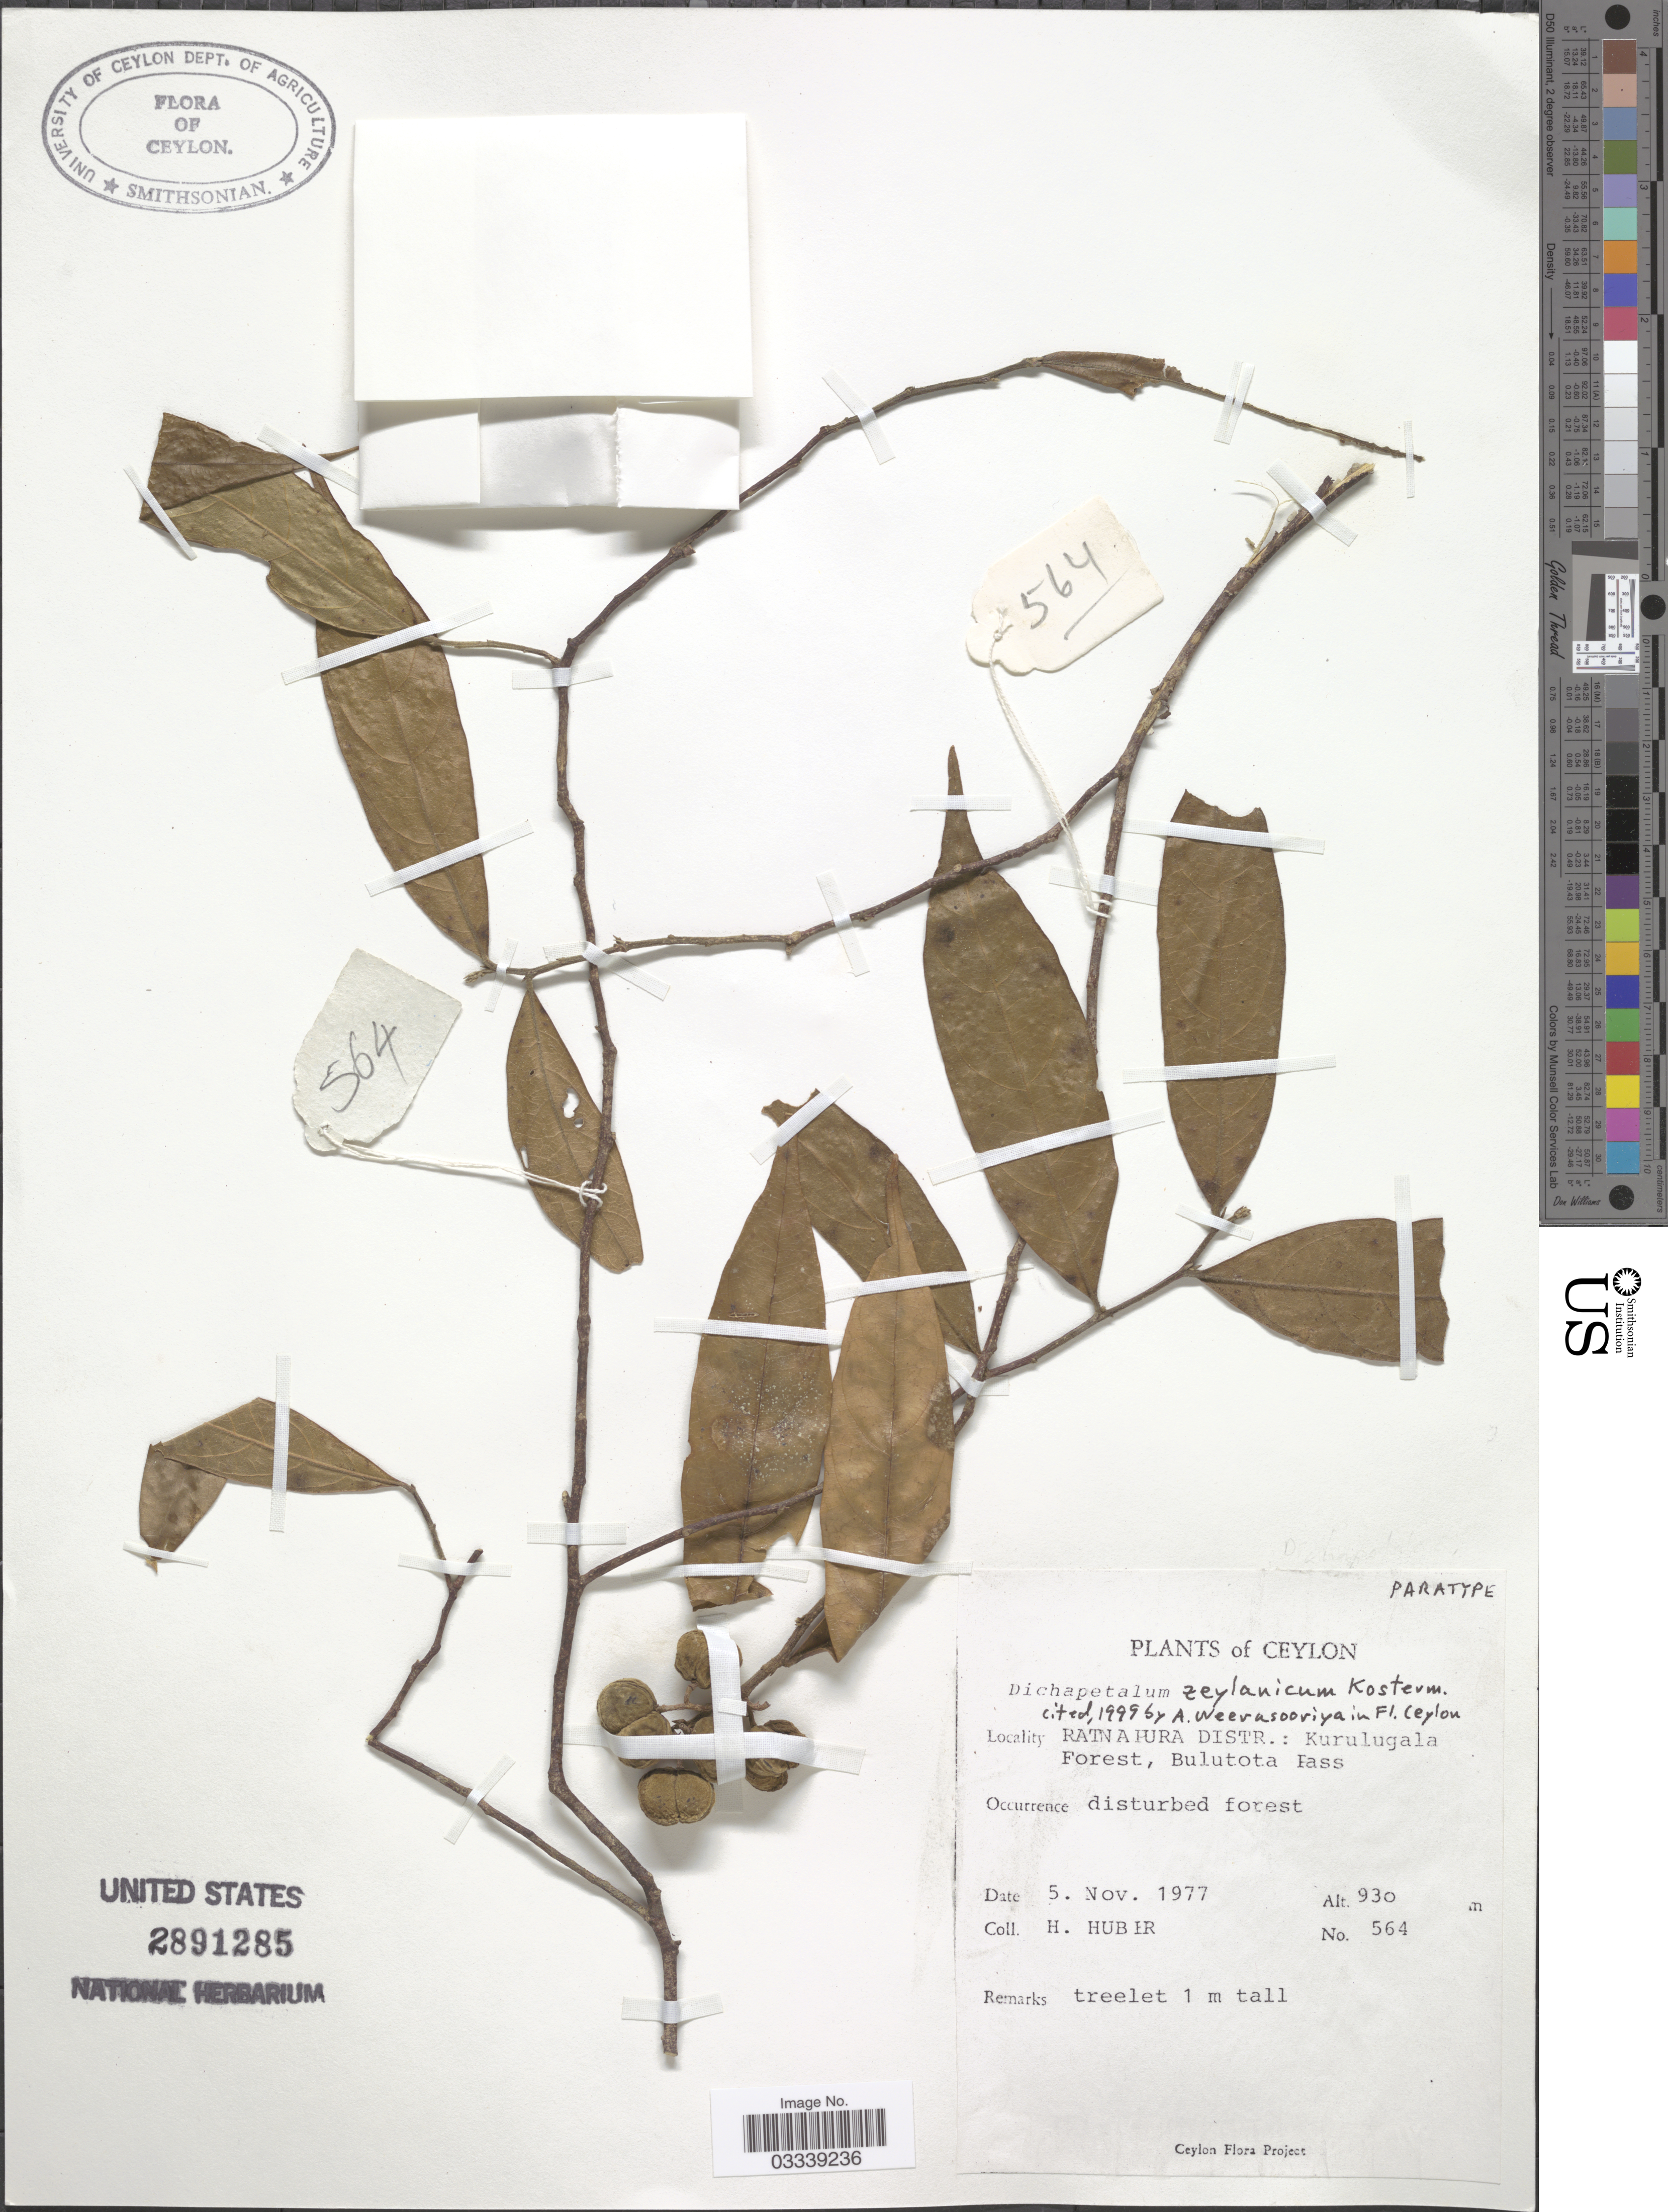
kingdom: Plantae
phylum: Tracheophyta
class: Magnoliopsida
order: Malpighiales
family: Dichapetalaceae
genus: Dichapetalum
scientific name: Dichapetalum zeylanicum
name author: Kosterm.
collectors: H. Huber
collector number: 564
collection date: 1977-11-05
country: Sri Lanka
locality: Ceylon. Ratna Pura Distr.: Kurulugala Forest, Bulutota Pass.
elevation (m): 930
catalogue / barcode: US 2891285